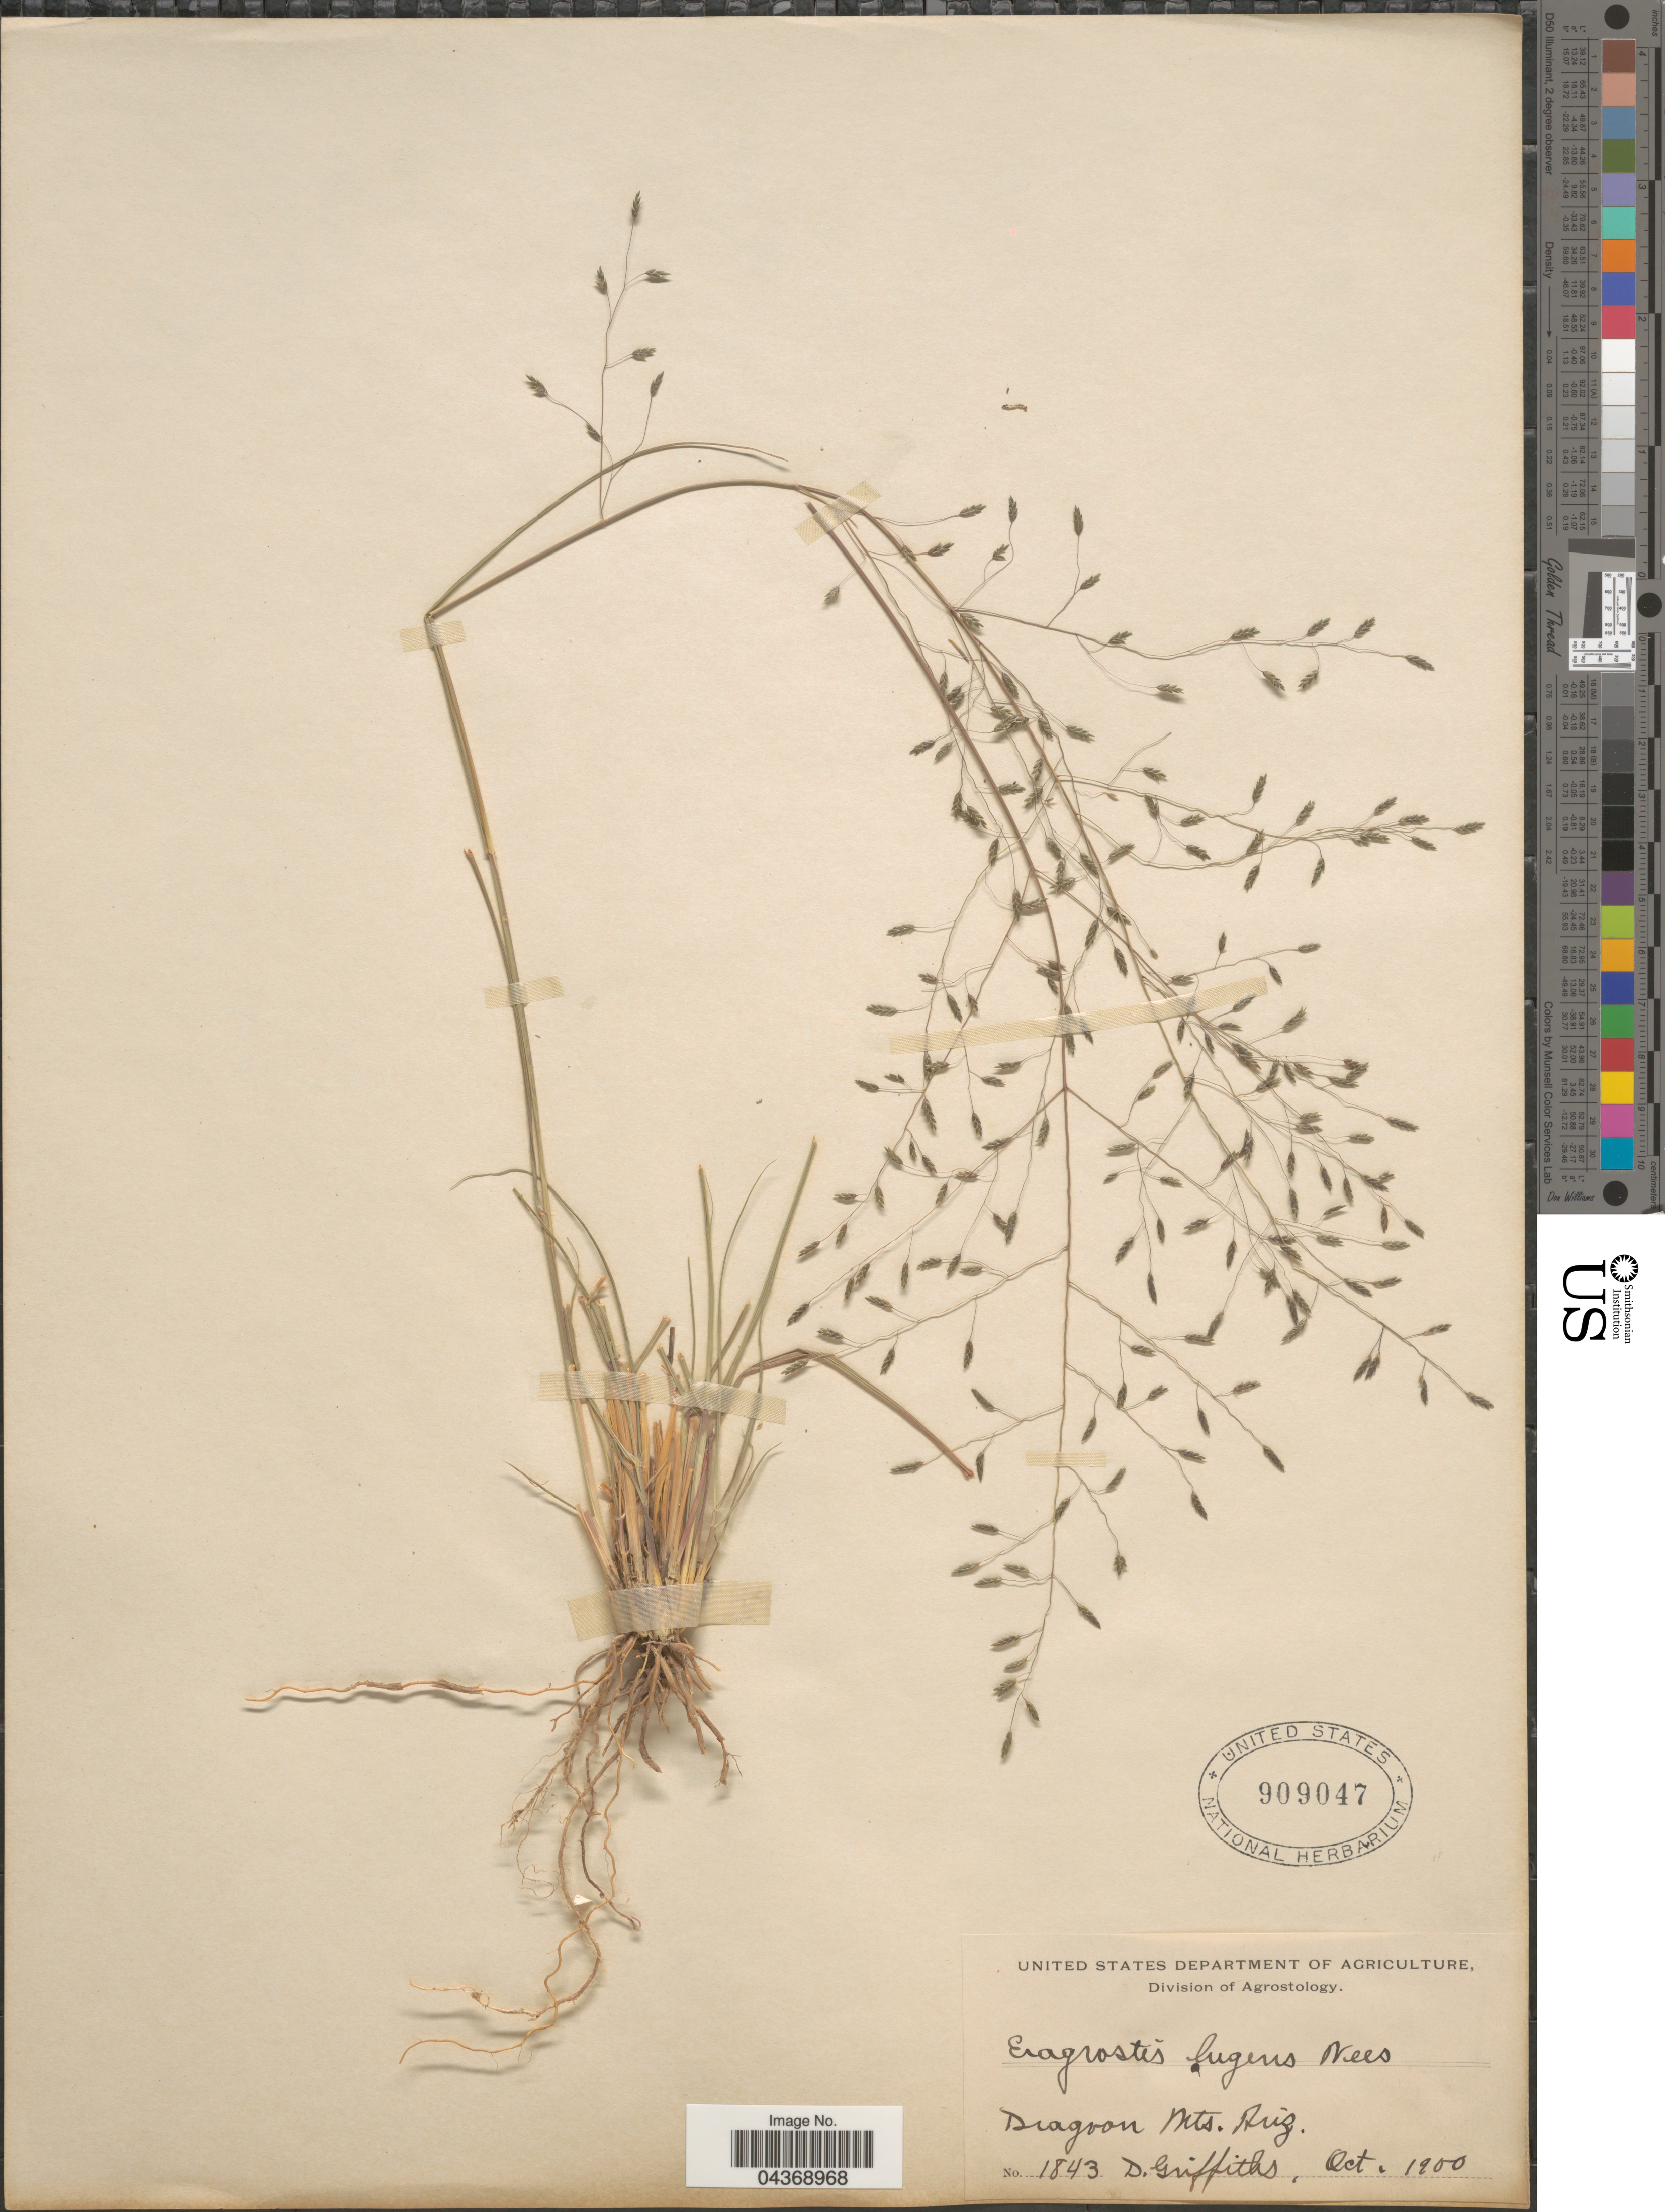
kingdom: Plantae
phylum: Tracheophyta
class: Liliopsida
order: Poales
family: Poaceae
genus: Eragrostis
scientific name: Eragrostis intermedia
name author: Hitchc.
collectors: D. Griffiths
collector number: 1843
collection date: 1900-10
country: United States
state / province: Arizona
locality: Dragoon Mts.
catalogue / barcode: US 909047